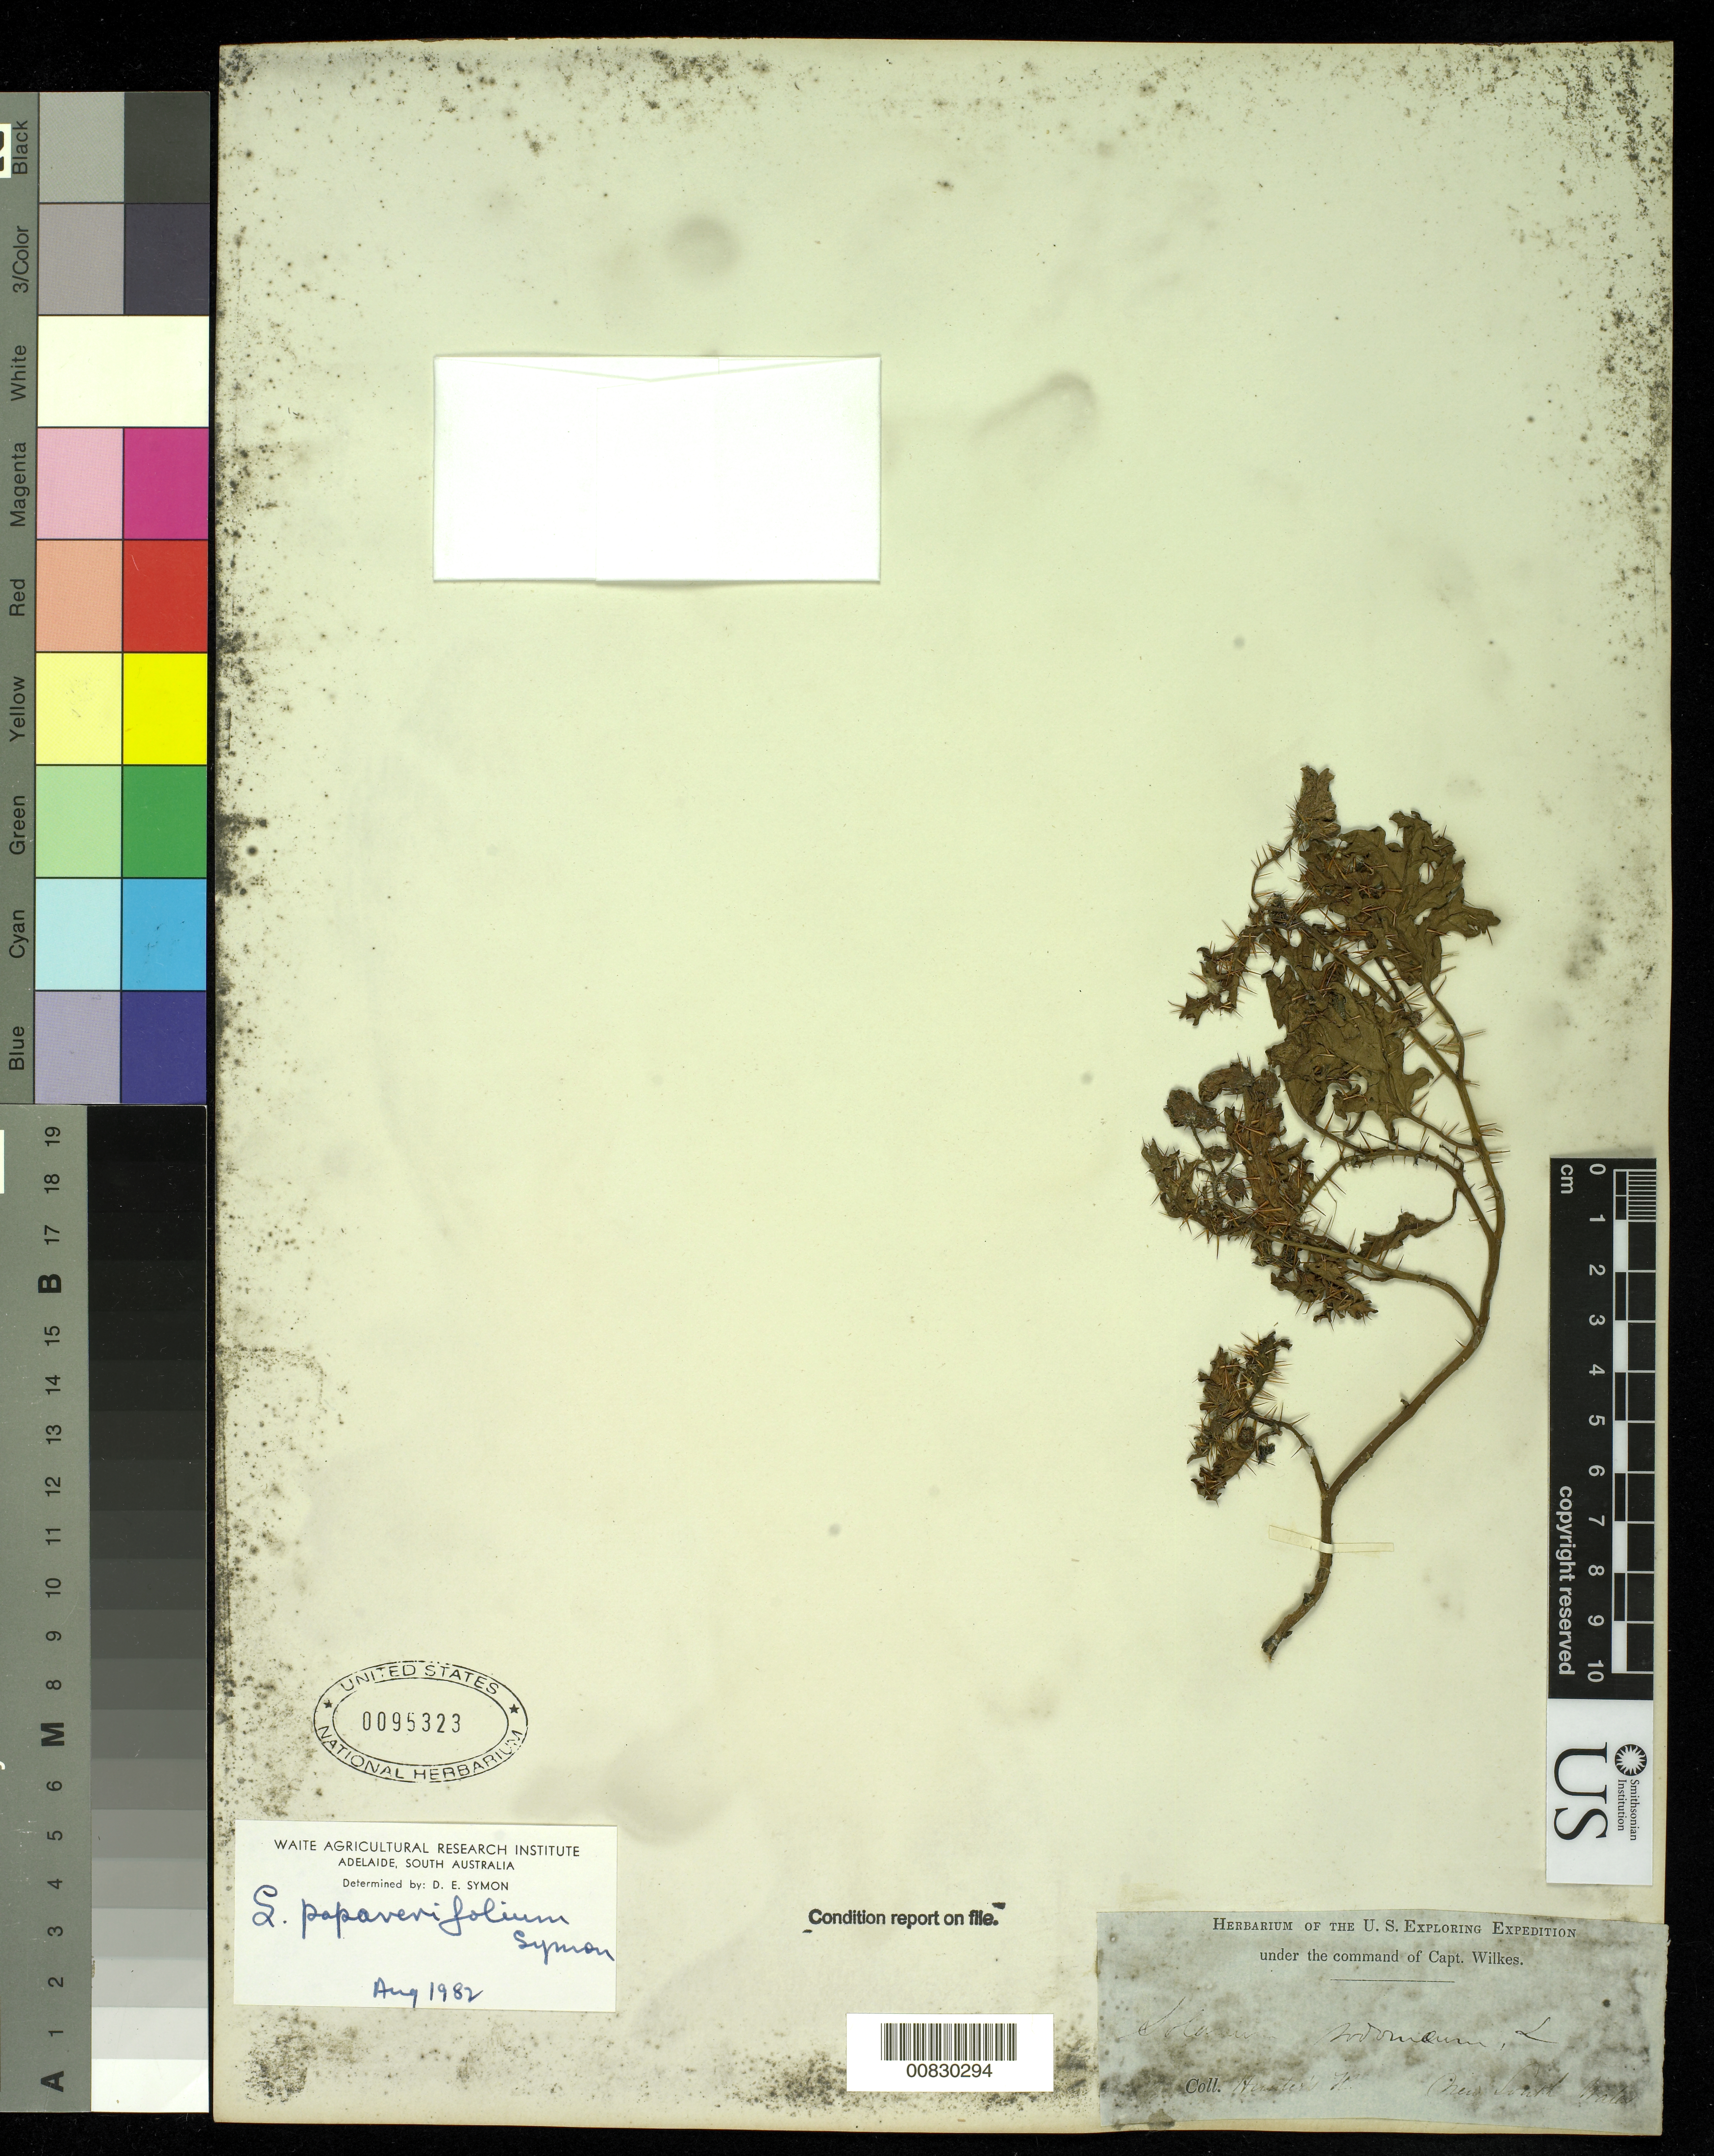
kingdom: Plantae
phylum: Tracheophyta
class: Magnoliopsida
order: Solanales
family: Solanaceae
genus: Solanum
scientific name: Solanum papaverifolium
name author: Symon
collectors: Wilkes Explor. Exped.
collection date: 1838/1842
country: Australia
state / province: New South Wales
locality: Hunter's River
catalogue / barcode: US 95323